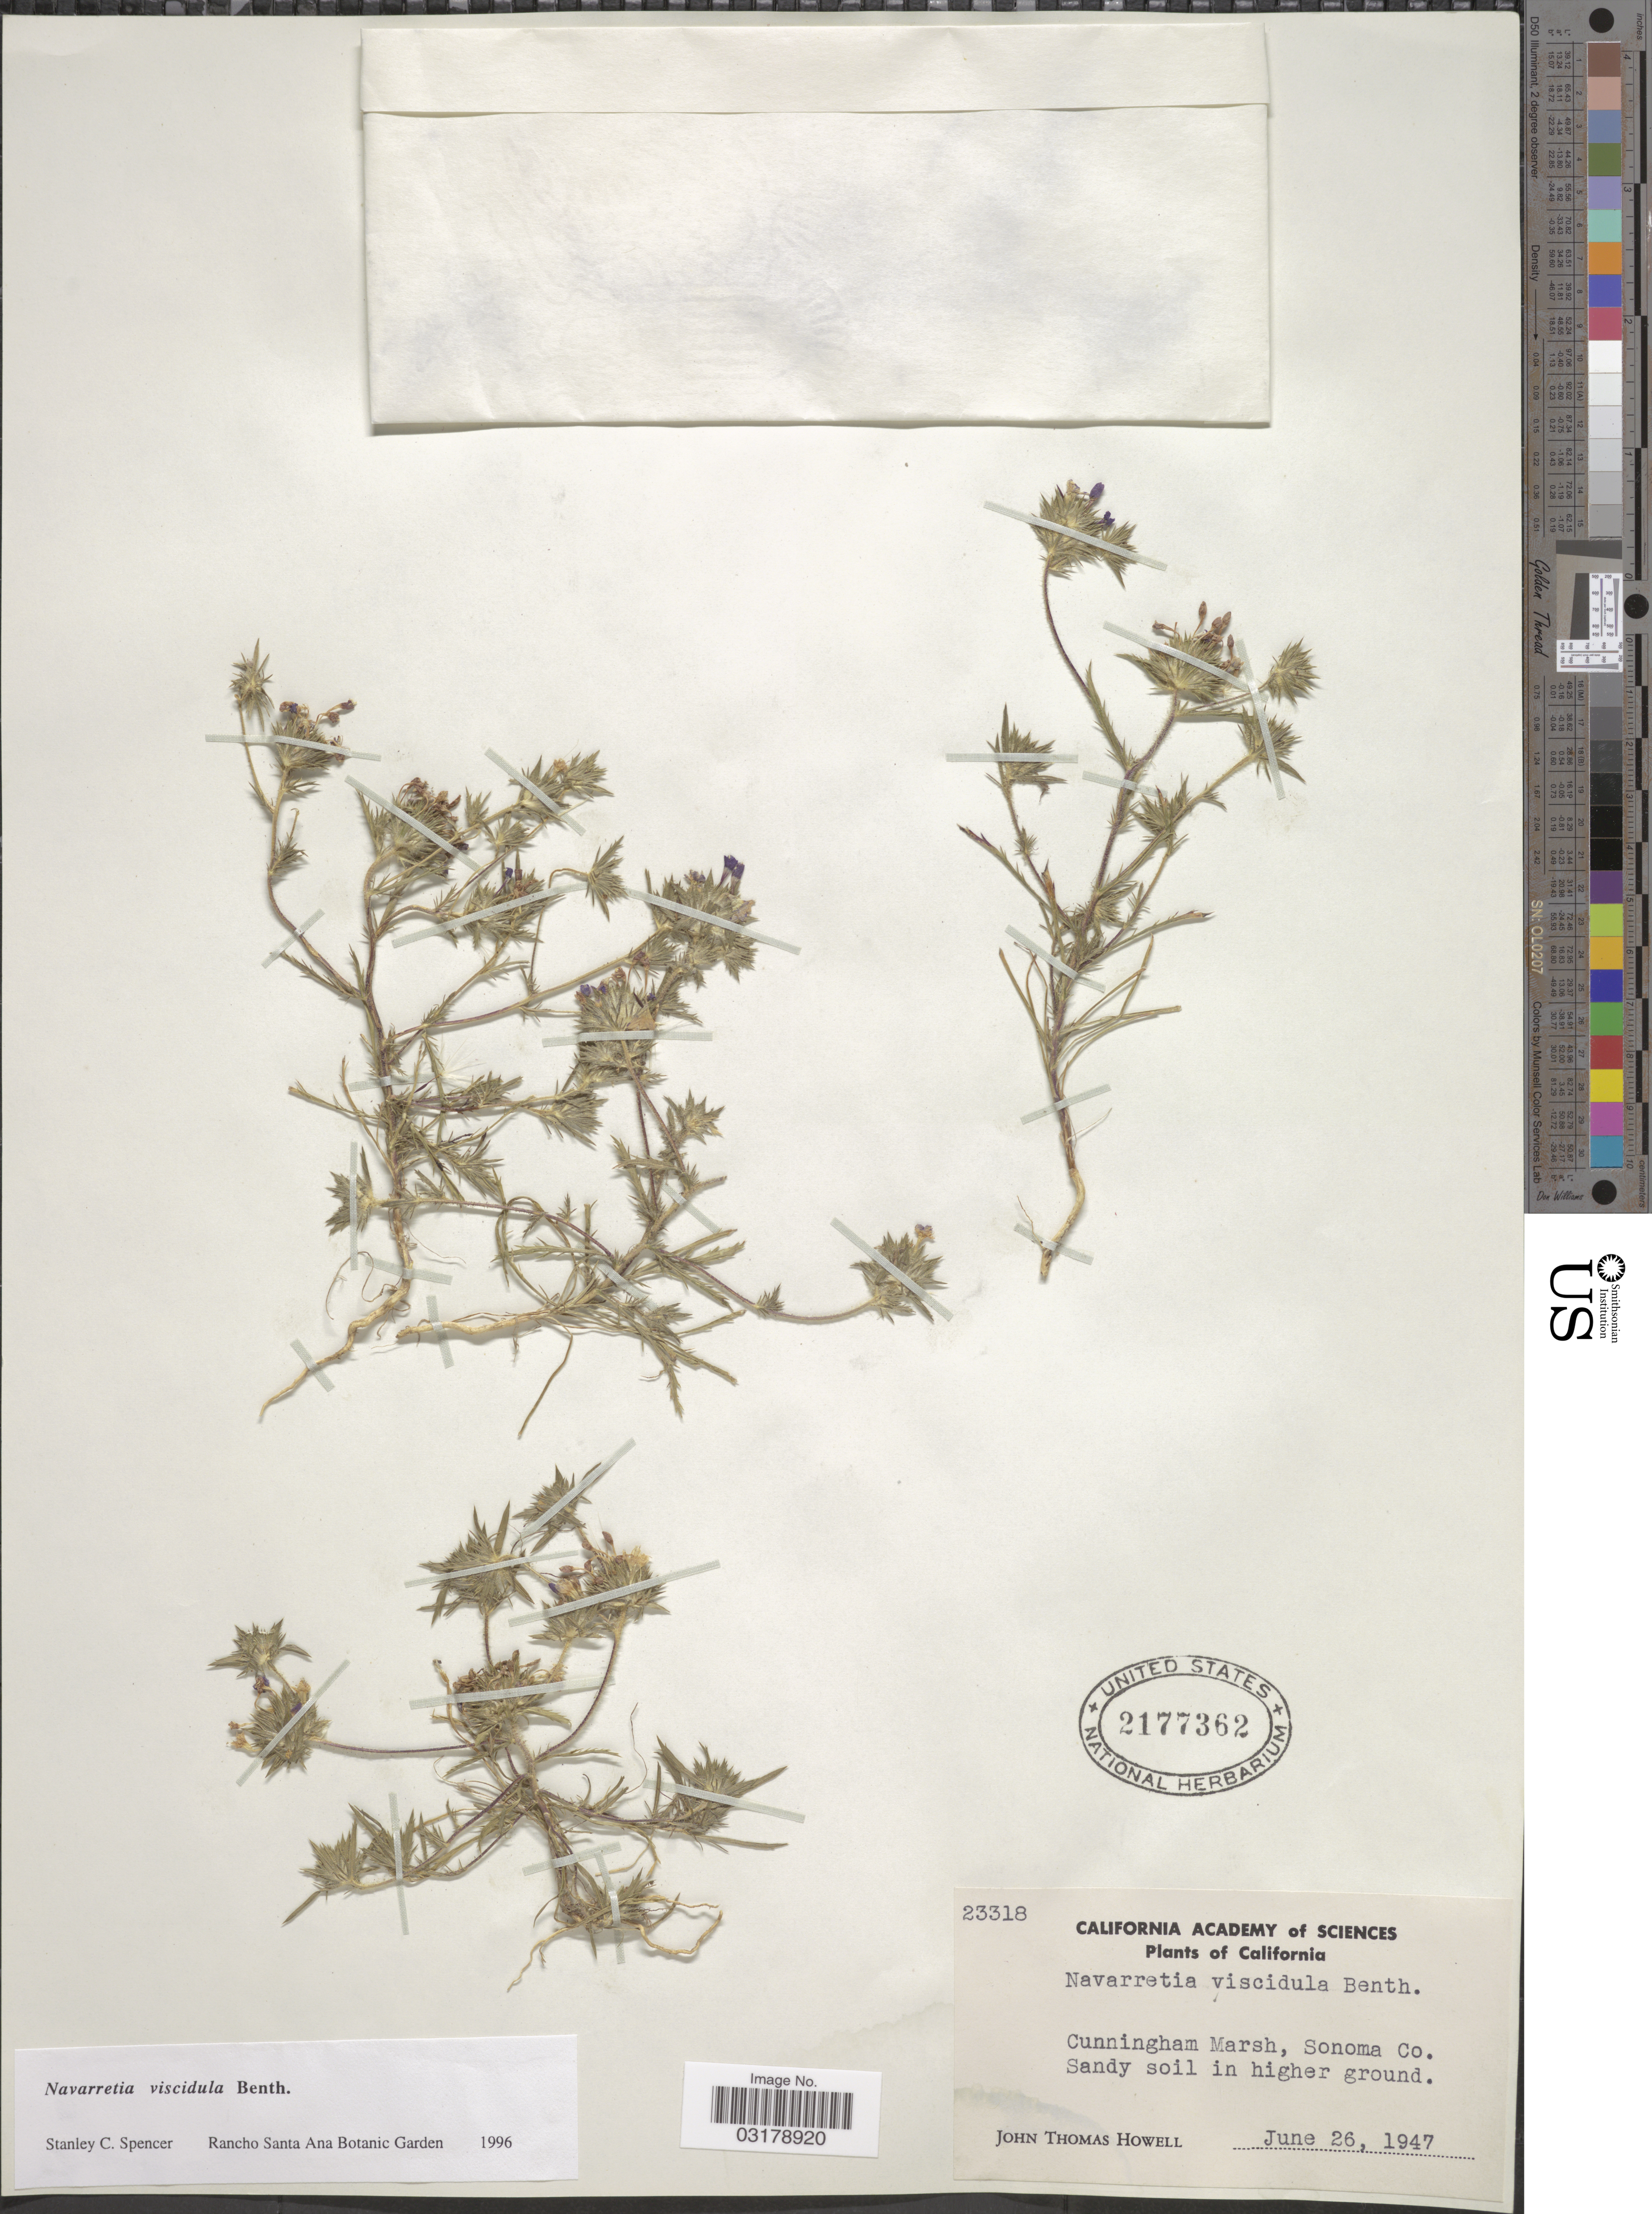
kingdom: Plantae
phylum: Tracheophyta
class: Magnoliopsida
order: Ericales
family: Polemoniaceae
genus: Navarretia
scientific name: Navarretia viscidula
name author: Benth.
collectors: J. T. Howell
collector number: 23318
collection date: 1947-06-26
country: United States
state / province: California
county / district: Sonoma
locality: Cunningham Marsh, Sonoma Co.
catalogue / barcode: US 2177362